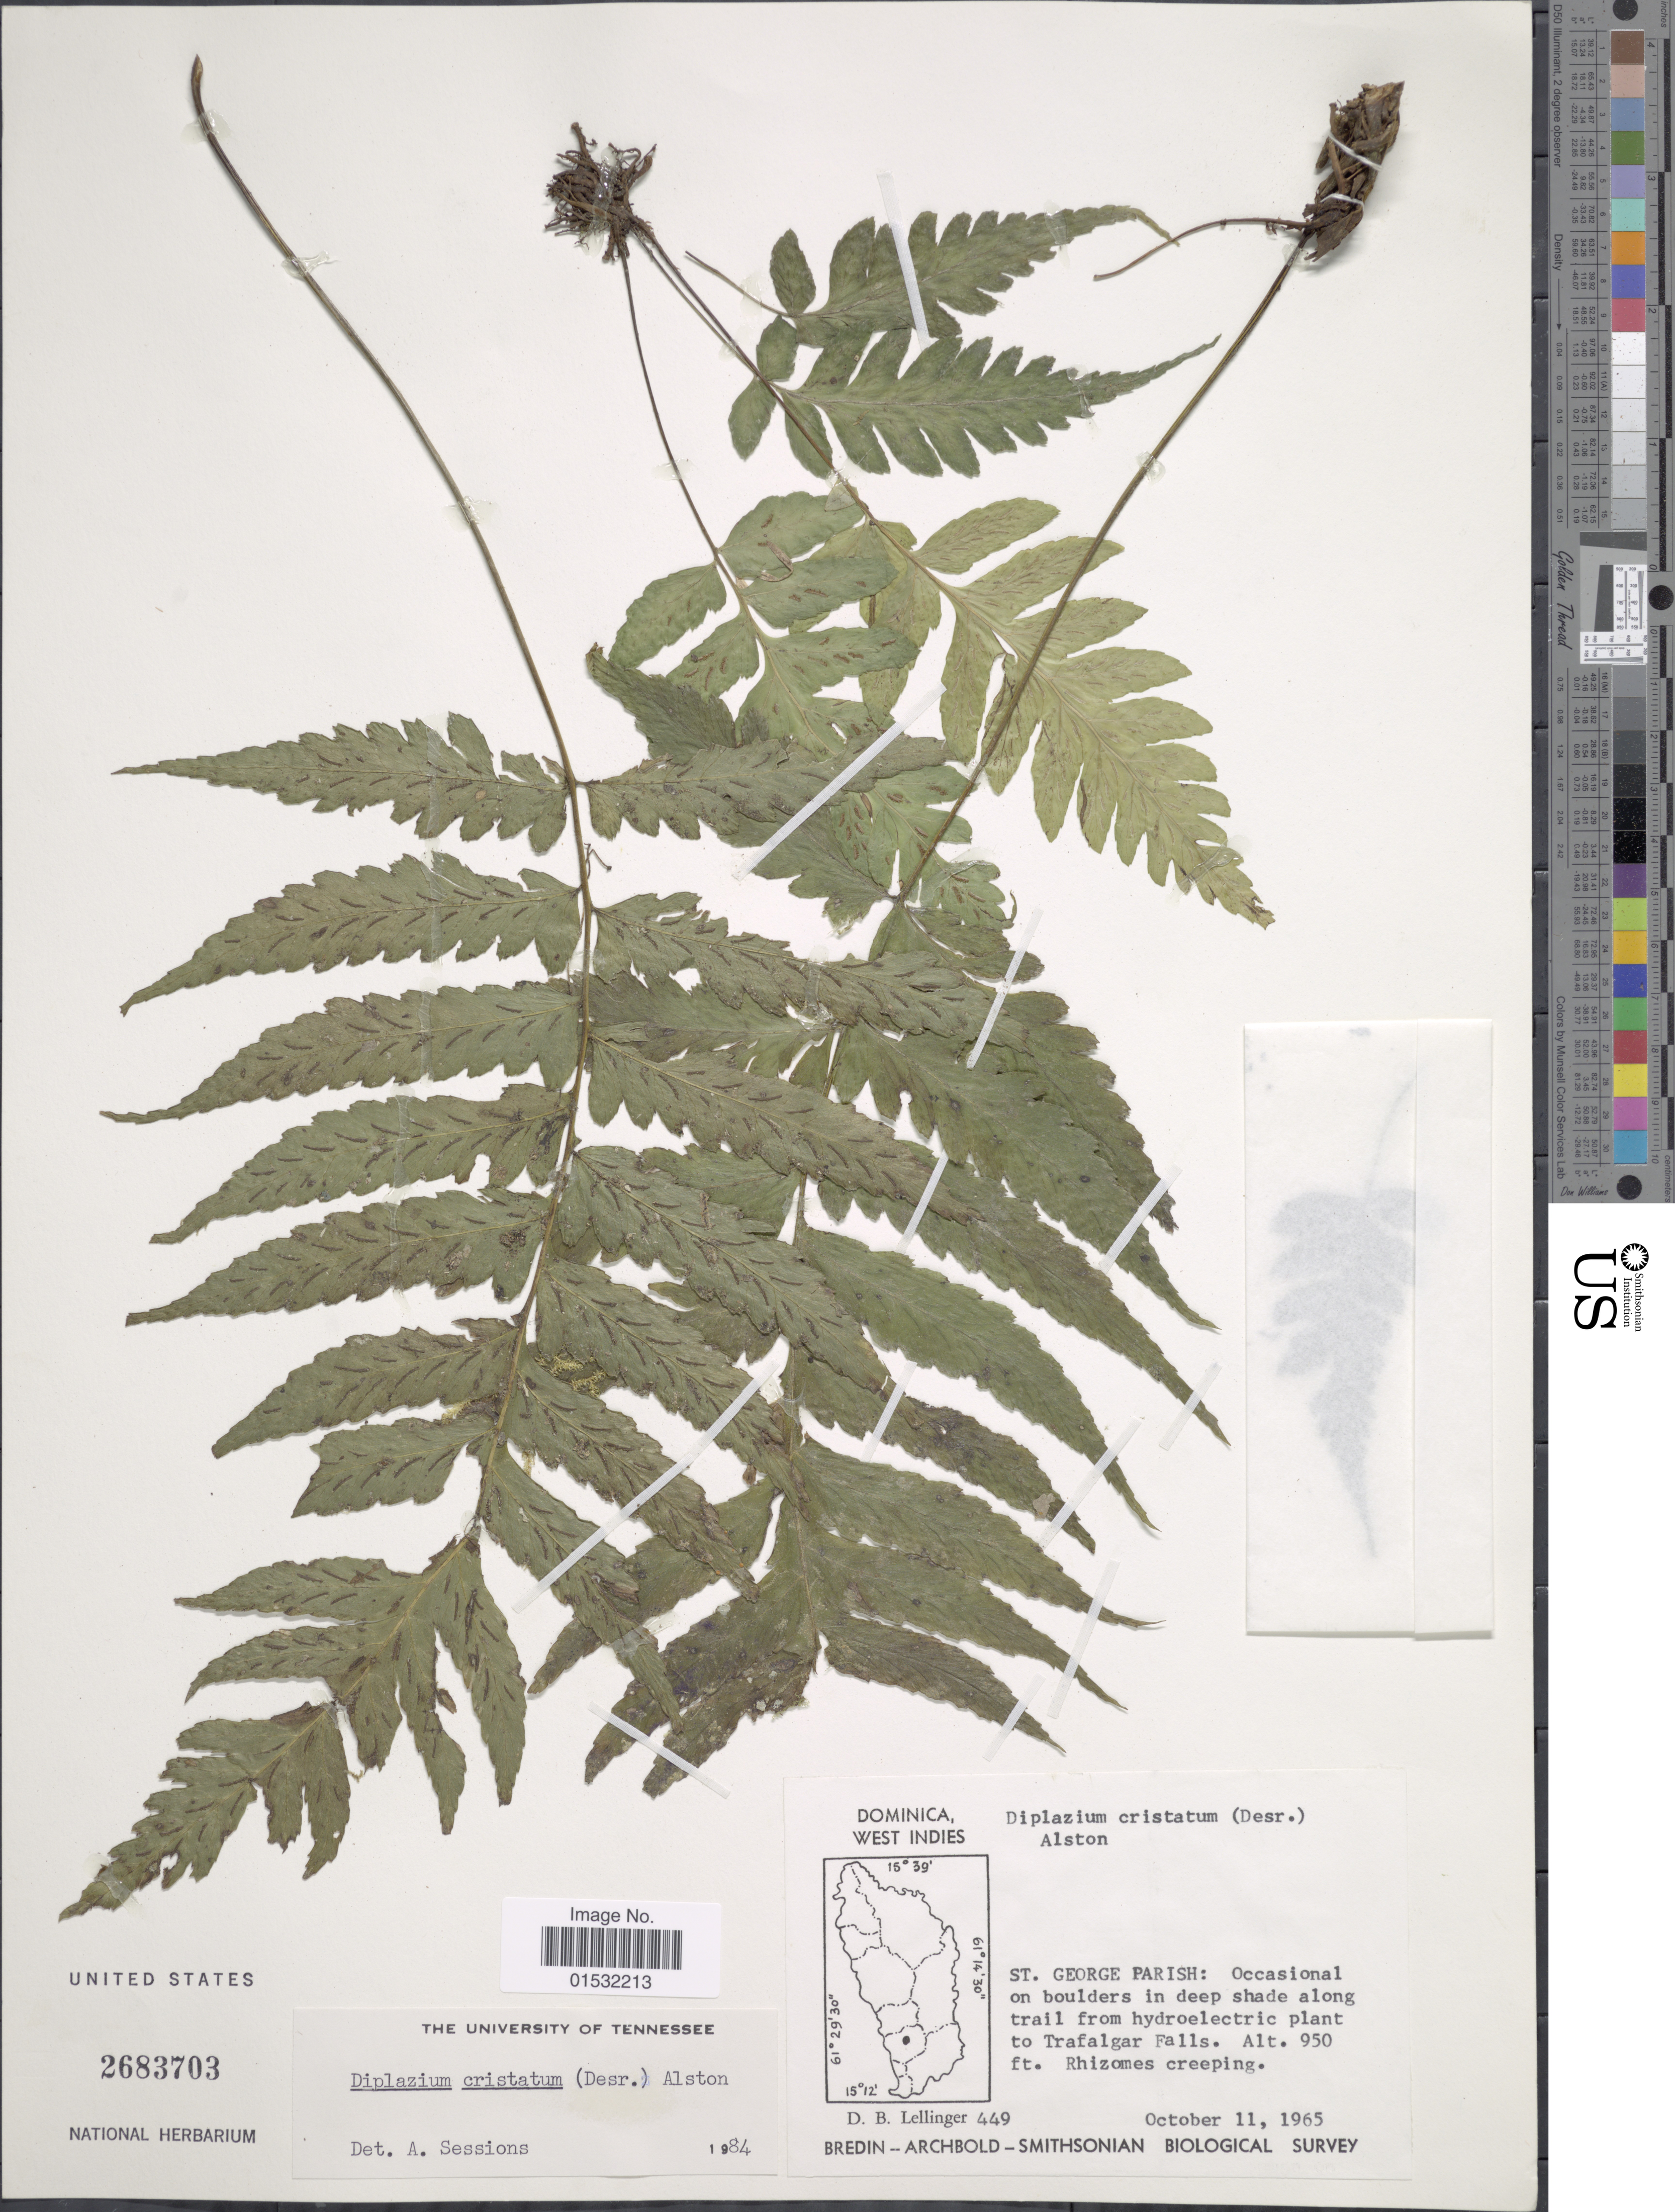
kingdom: Plantae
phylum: Tracheophyta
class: Polypodiopsida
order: Polypodiales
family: Athyriaceae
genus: Diplazium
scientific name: Diplazium cristatum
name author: (Desr.) Alston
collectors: D. B. Lellinger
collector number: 449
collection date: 1965-10-11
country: Dominica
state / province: St. George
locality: West Indies. St. George Parish: Along trail from hydroelectric plant to Trafalgar Falls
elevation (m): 950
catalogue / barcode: US 2683703